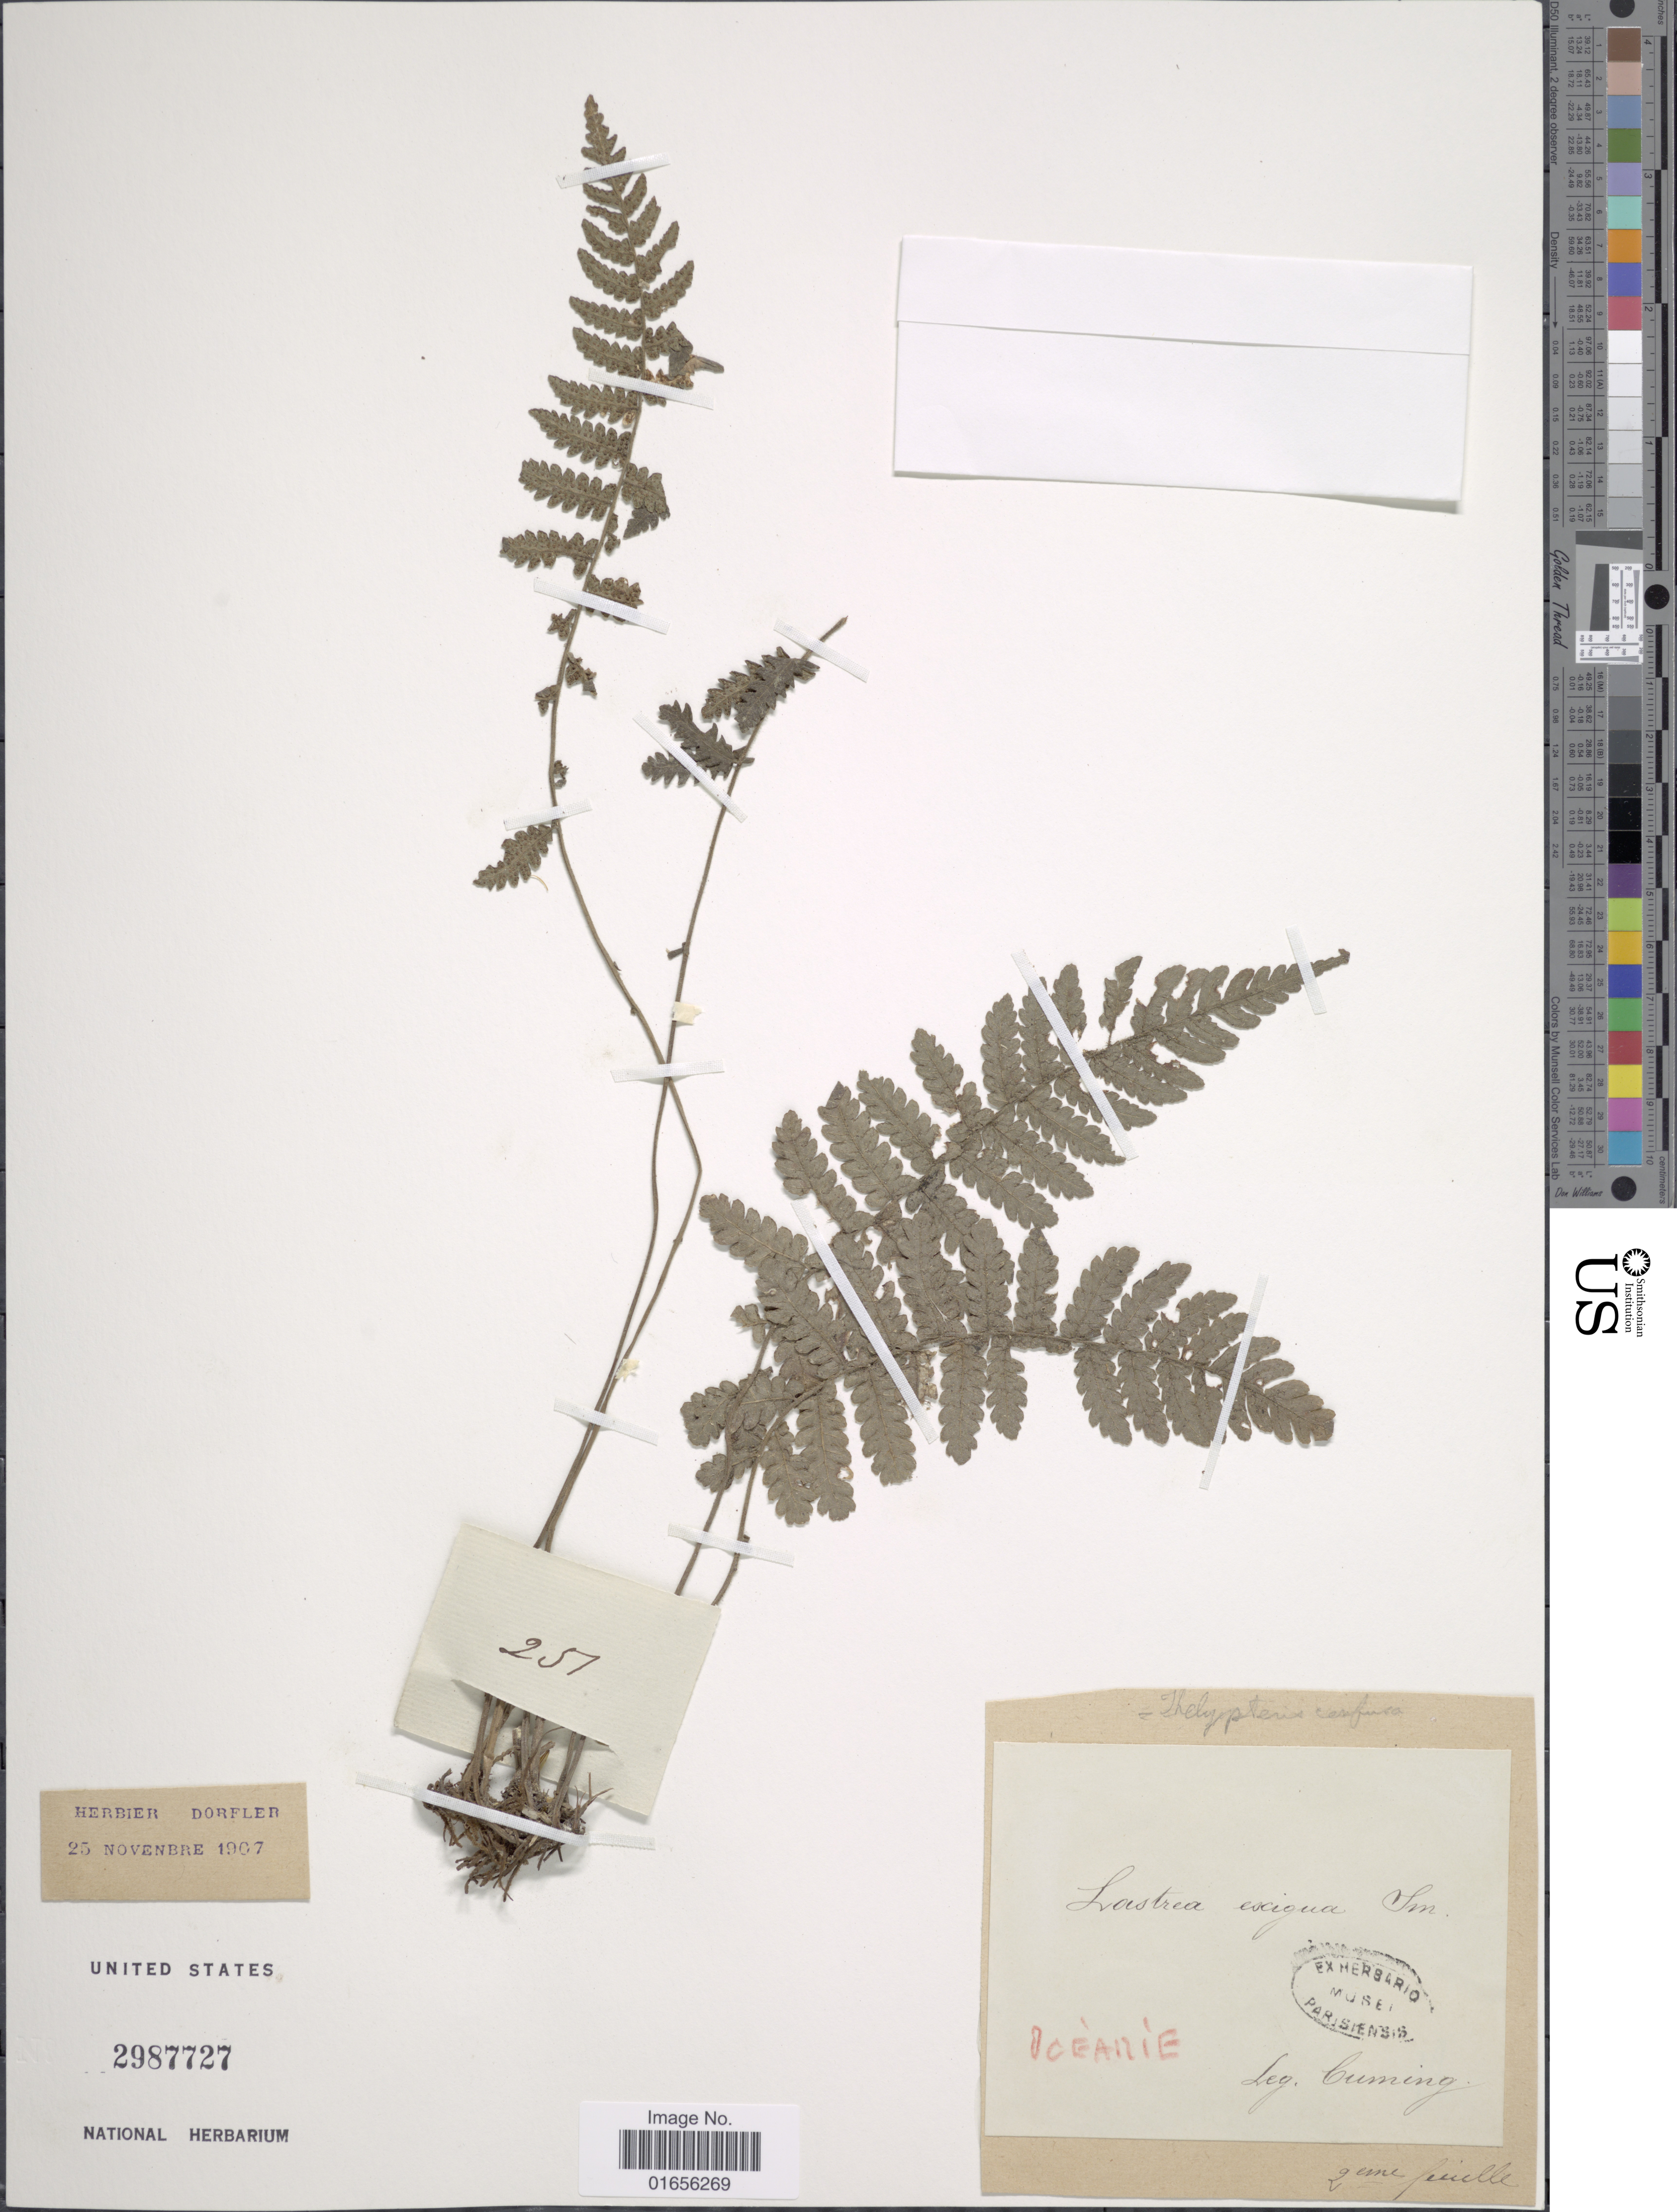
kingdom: Plantae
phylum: Tracheophyta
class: Polypodiopsida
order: Polypodiales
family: Thelypteridaceae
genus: Pronephrium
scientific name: Pronephrium philippinarum comb. ined.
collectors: -. Cuming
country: Philippines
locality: Oceania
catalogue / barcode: US 2987727